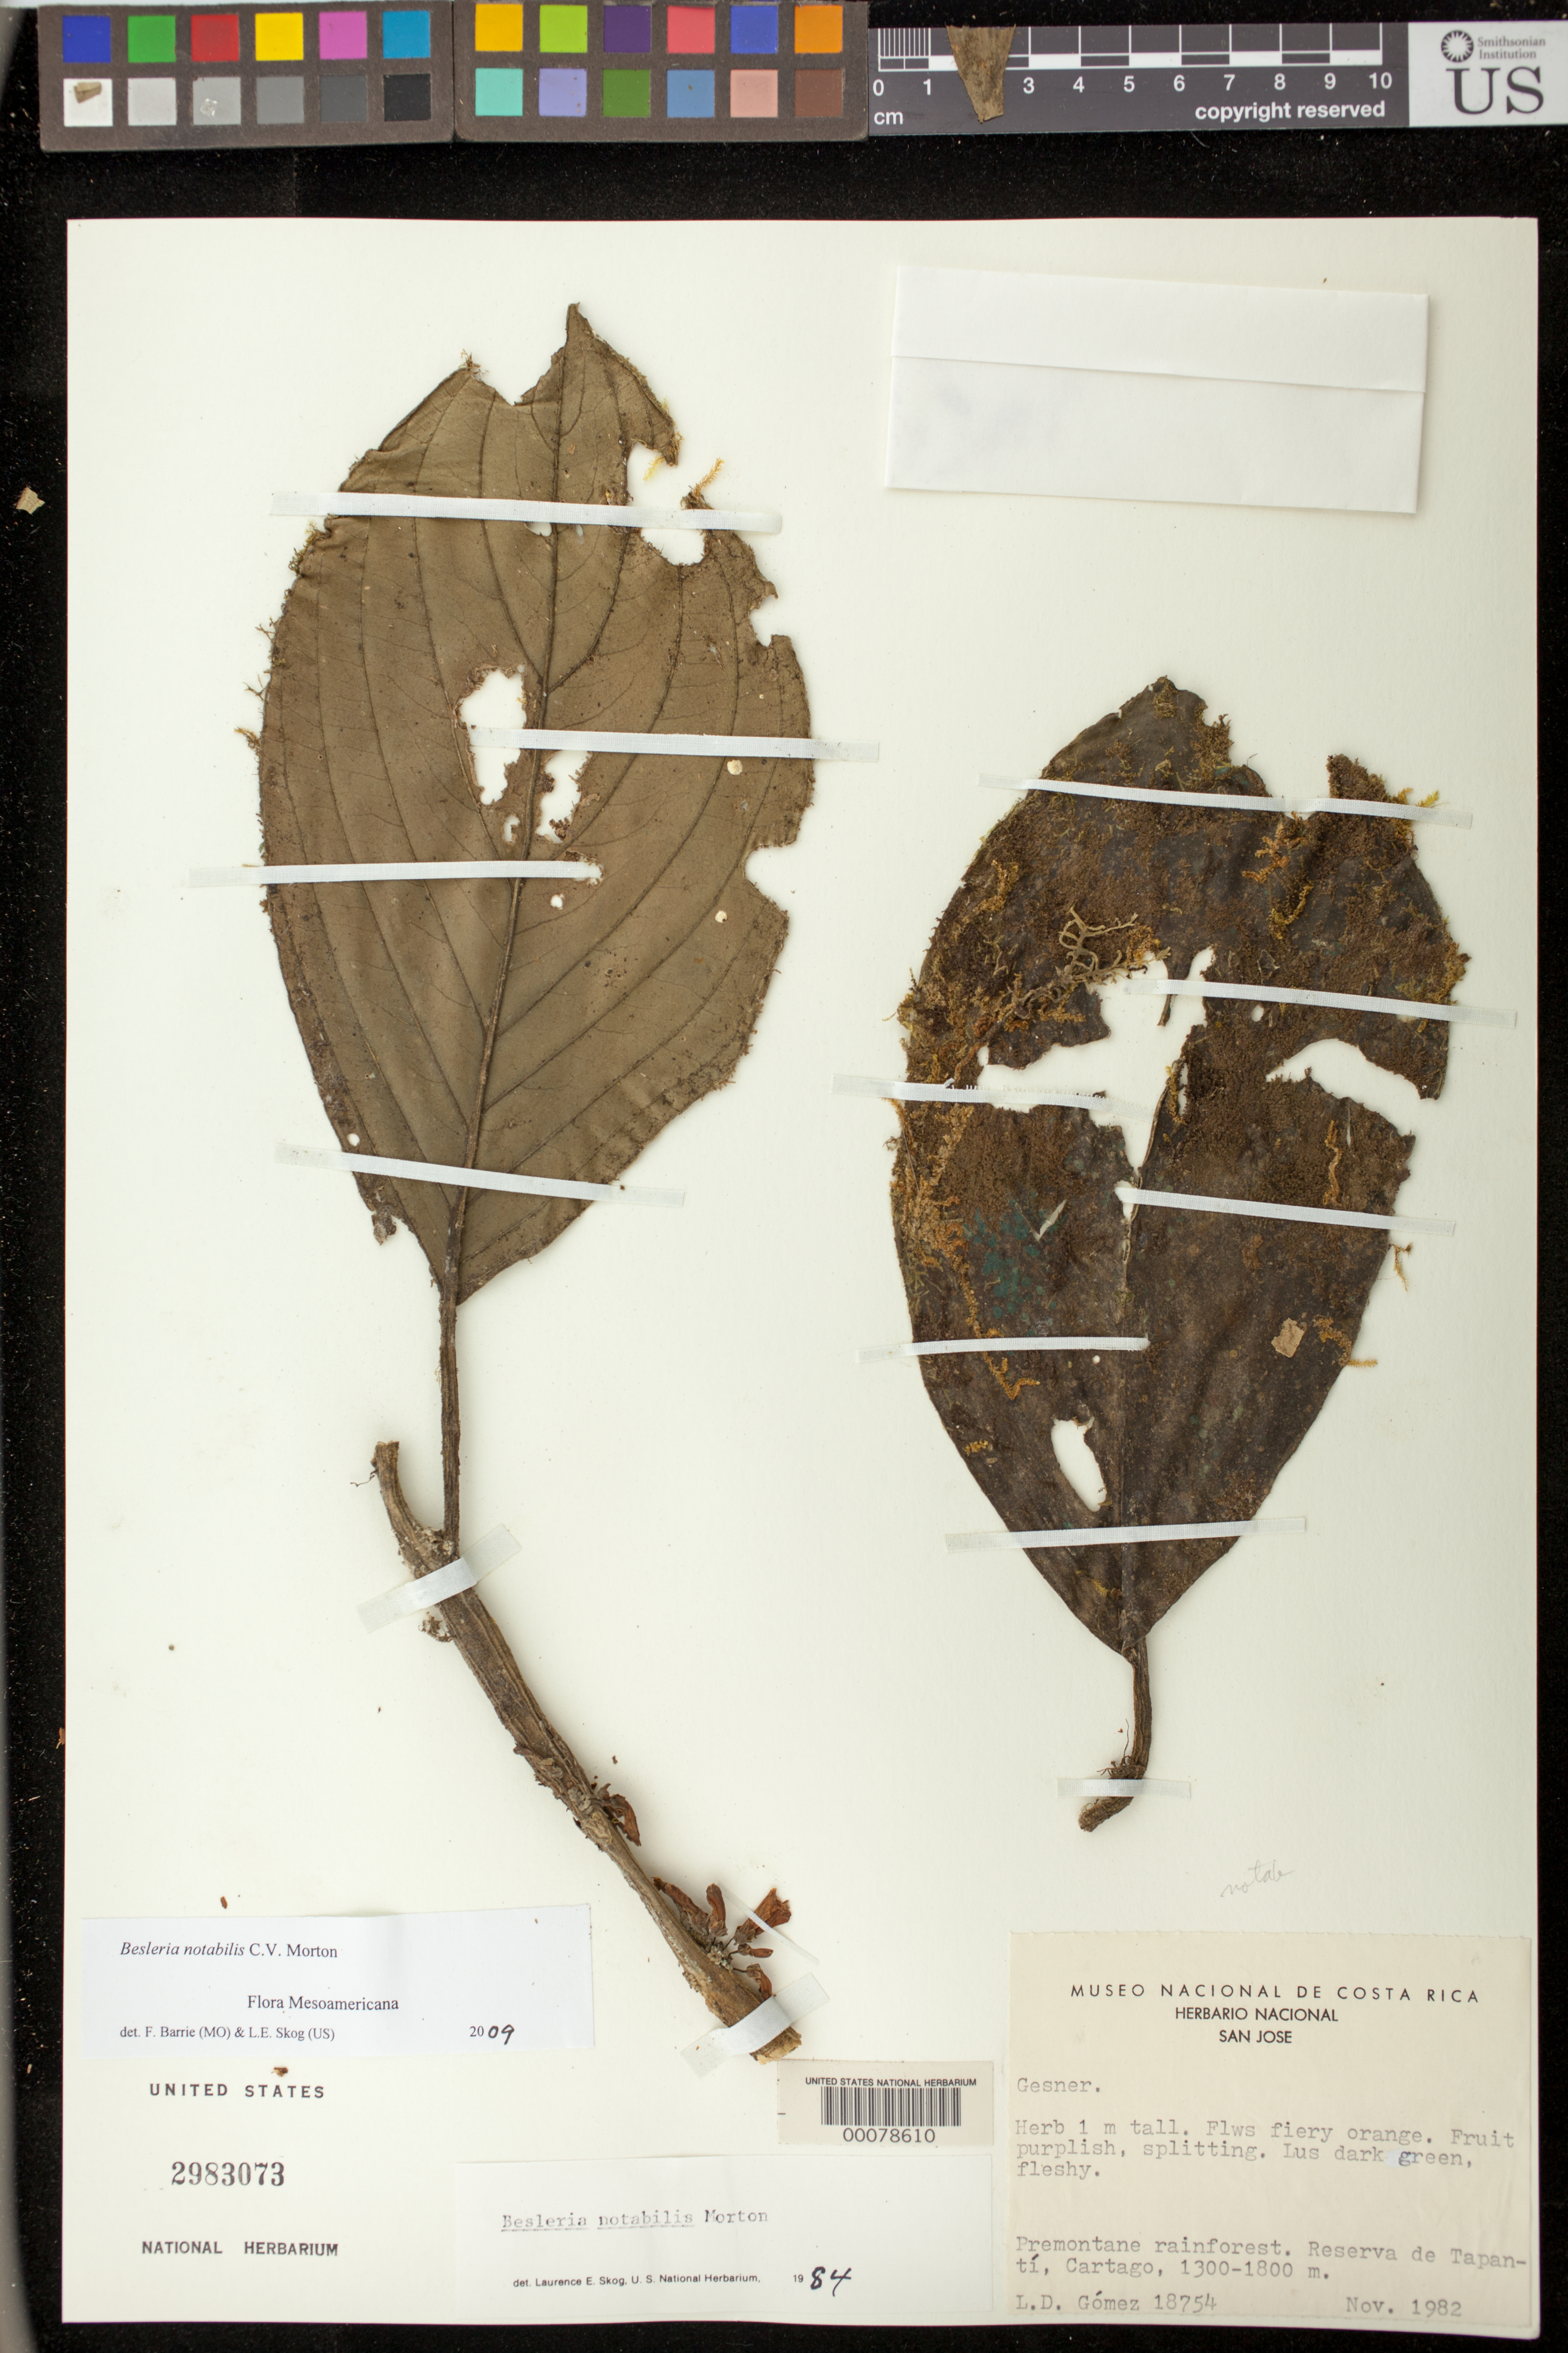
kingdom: Plantae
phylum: Tracheophyta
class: Magnoliopsida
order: Lamiales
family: Gesneriaceae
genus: Besleria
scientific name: Besleria notabilis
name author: C.V. Morton in Standl.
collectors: L. D. Gómez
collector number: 18754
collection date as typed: Nov 1982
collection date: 1982-11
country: Costa Rica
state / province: Cartago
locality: Reserva de Tapanti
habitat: Premontane rainforest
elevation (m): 1300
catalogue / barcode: US 2983073